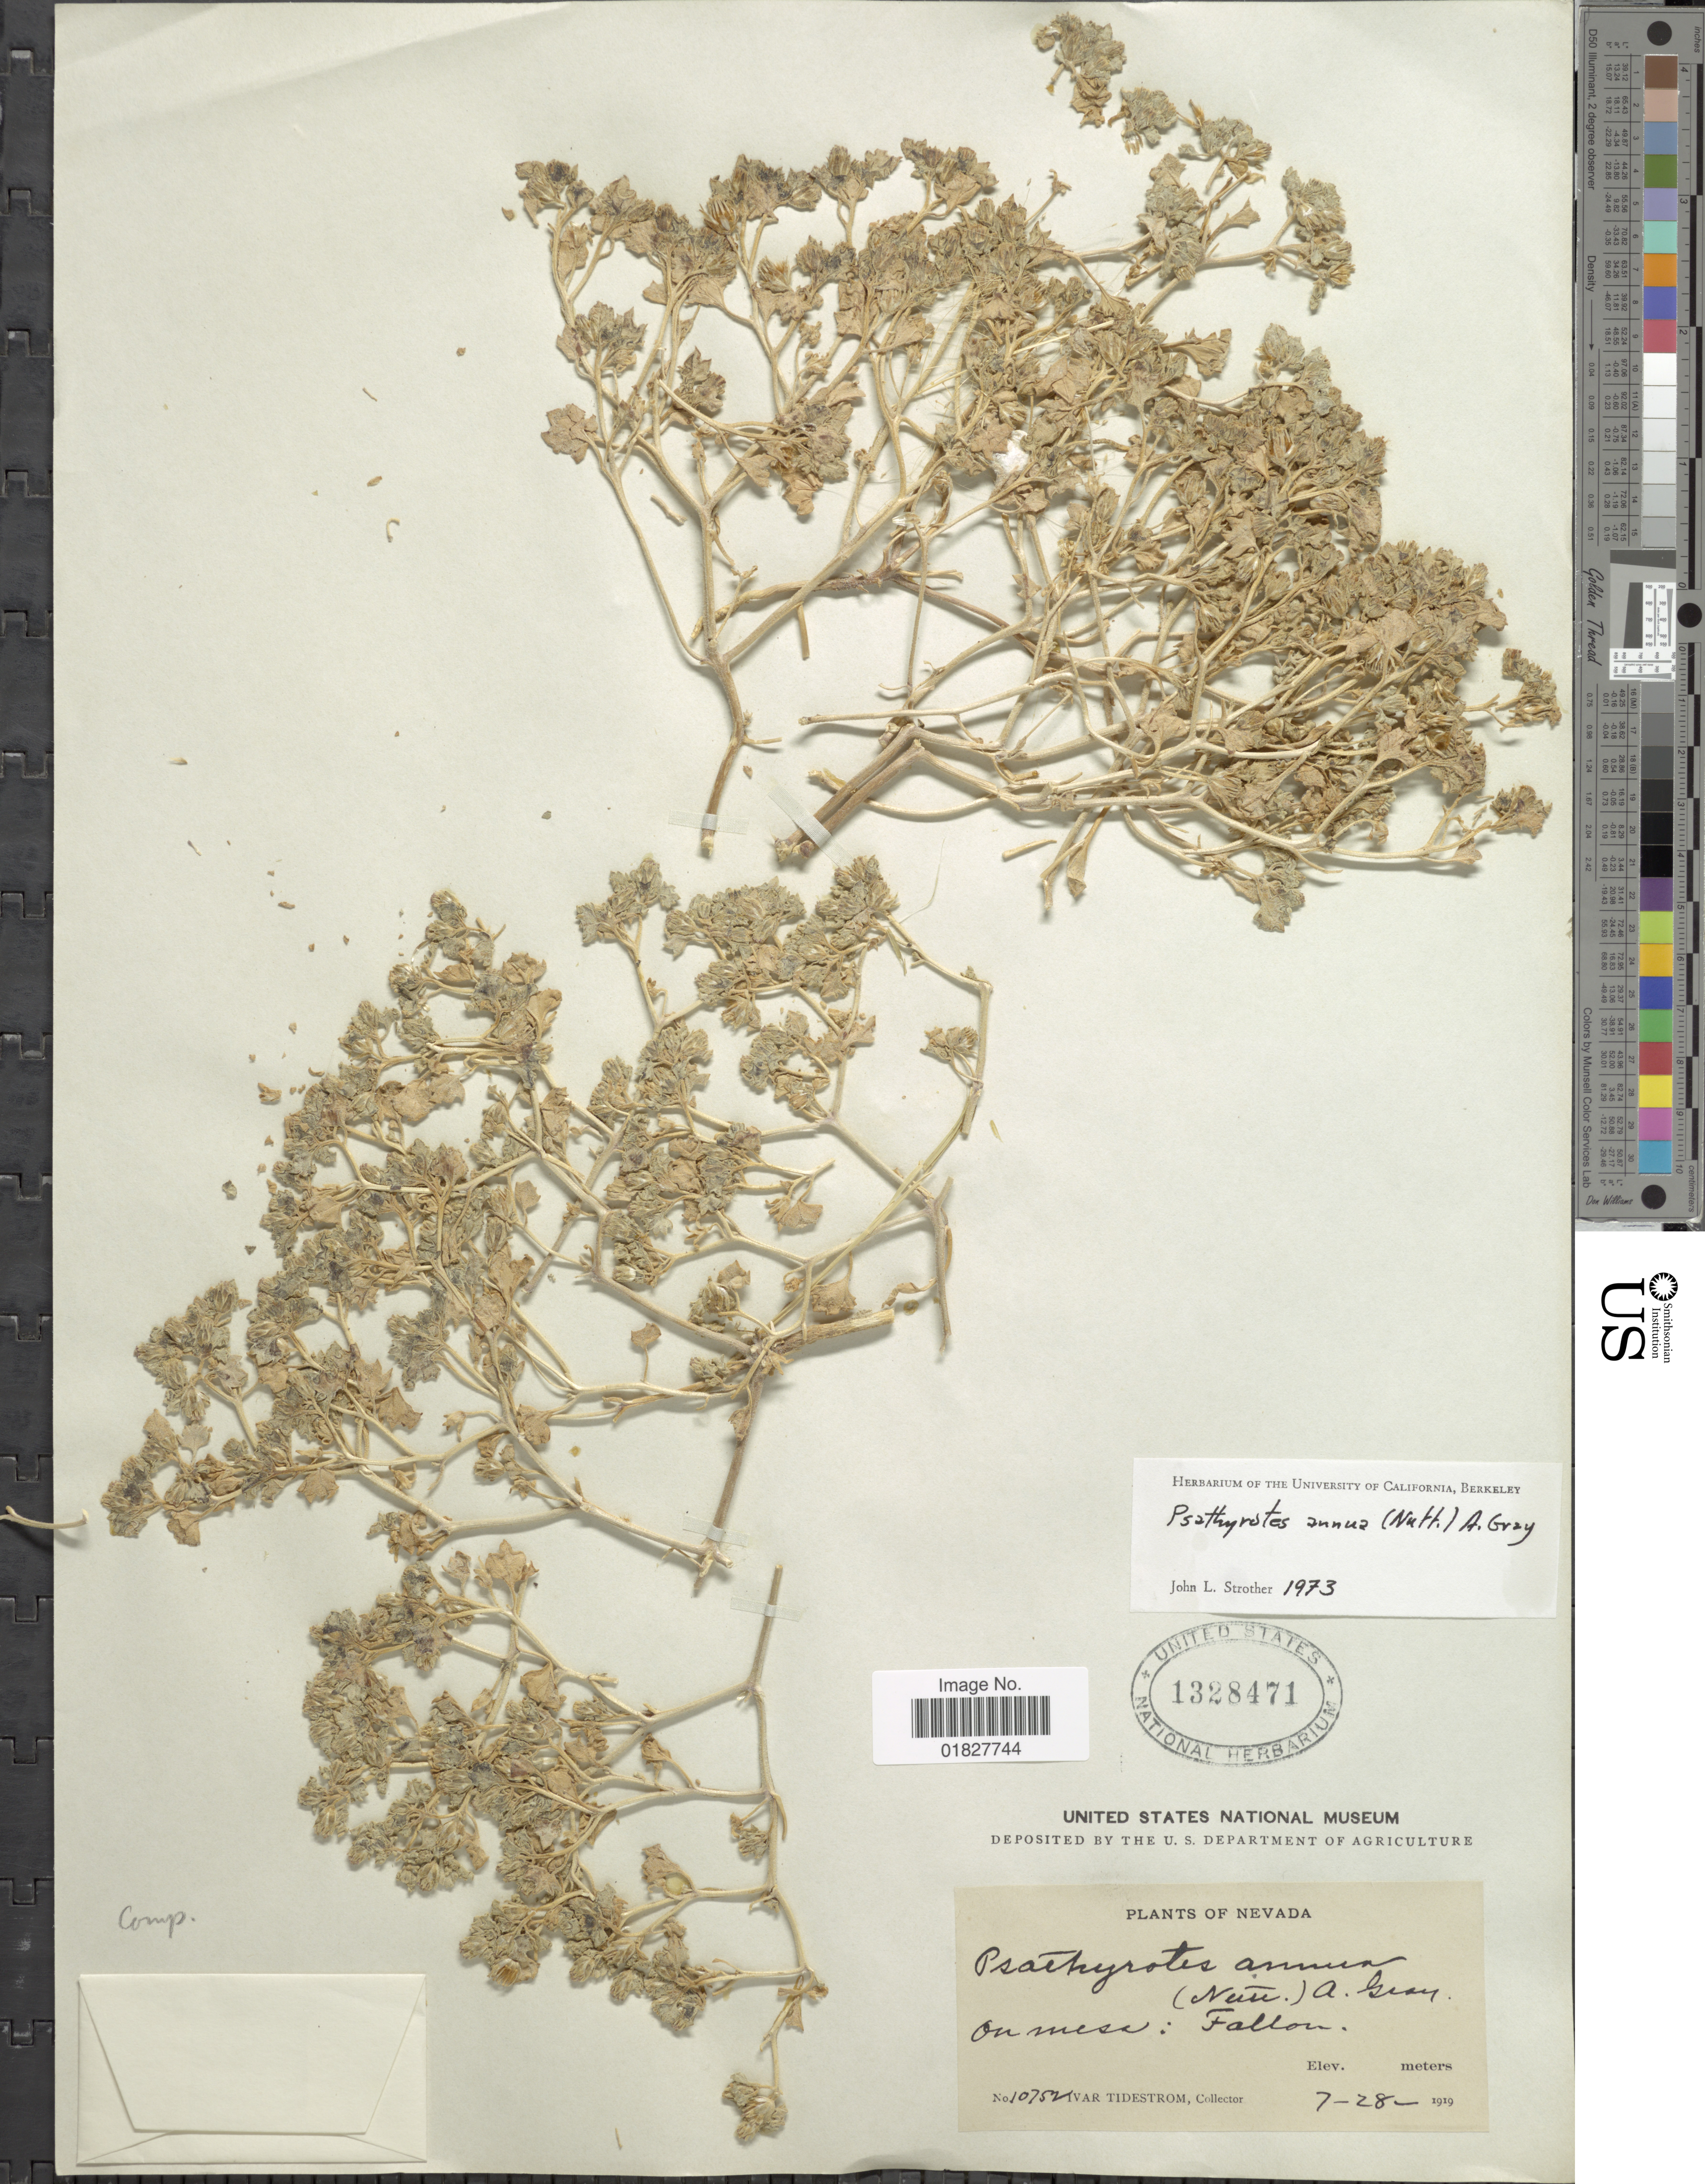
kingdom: Plantae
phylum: Tracheophyta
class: Magnoliopsida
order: Asterales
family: Asteraceae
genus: Psathyrotes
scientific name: Psathyrotes annua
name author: (Nutt.) A. Gray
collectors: I. F. Tidestrom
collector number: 10752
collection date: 1919-07-28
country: United States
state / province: Nevada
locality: On mesa: Fallon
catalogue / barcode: US 1328471